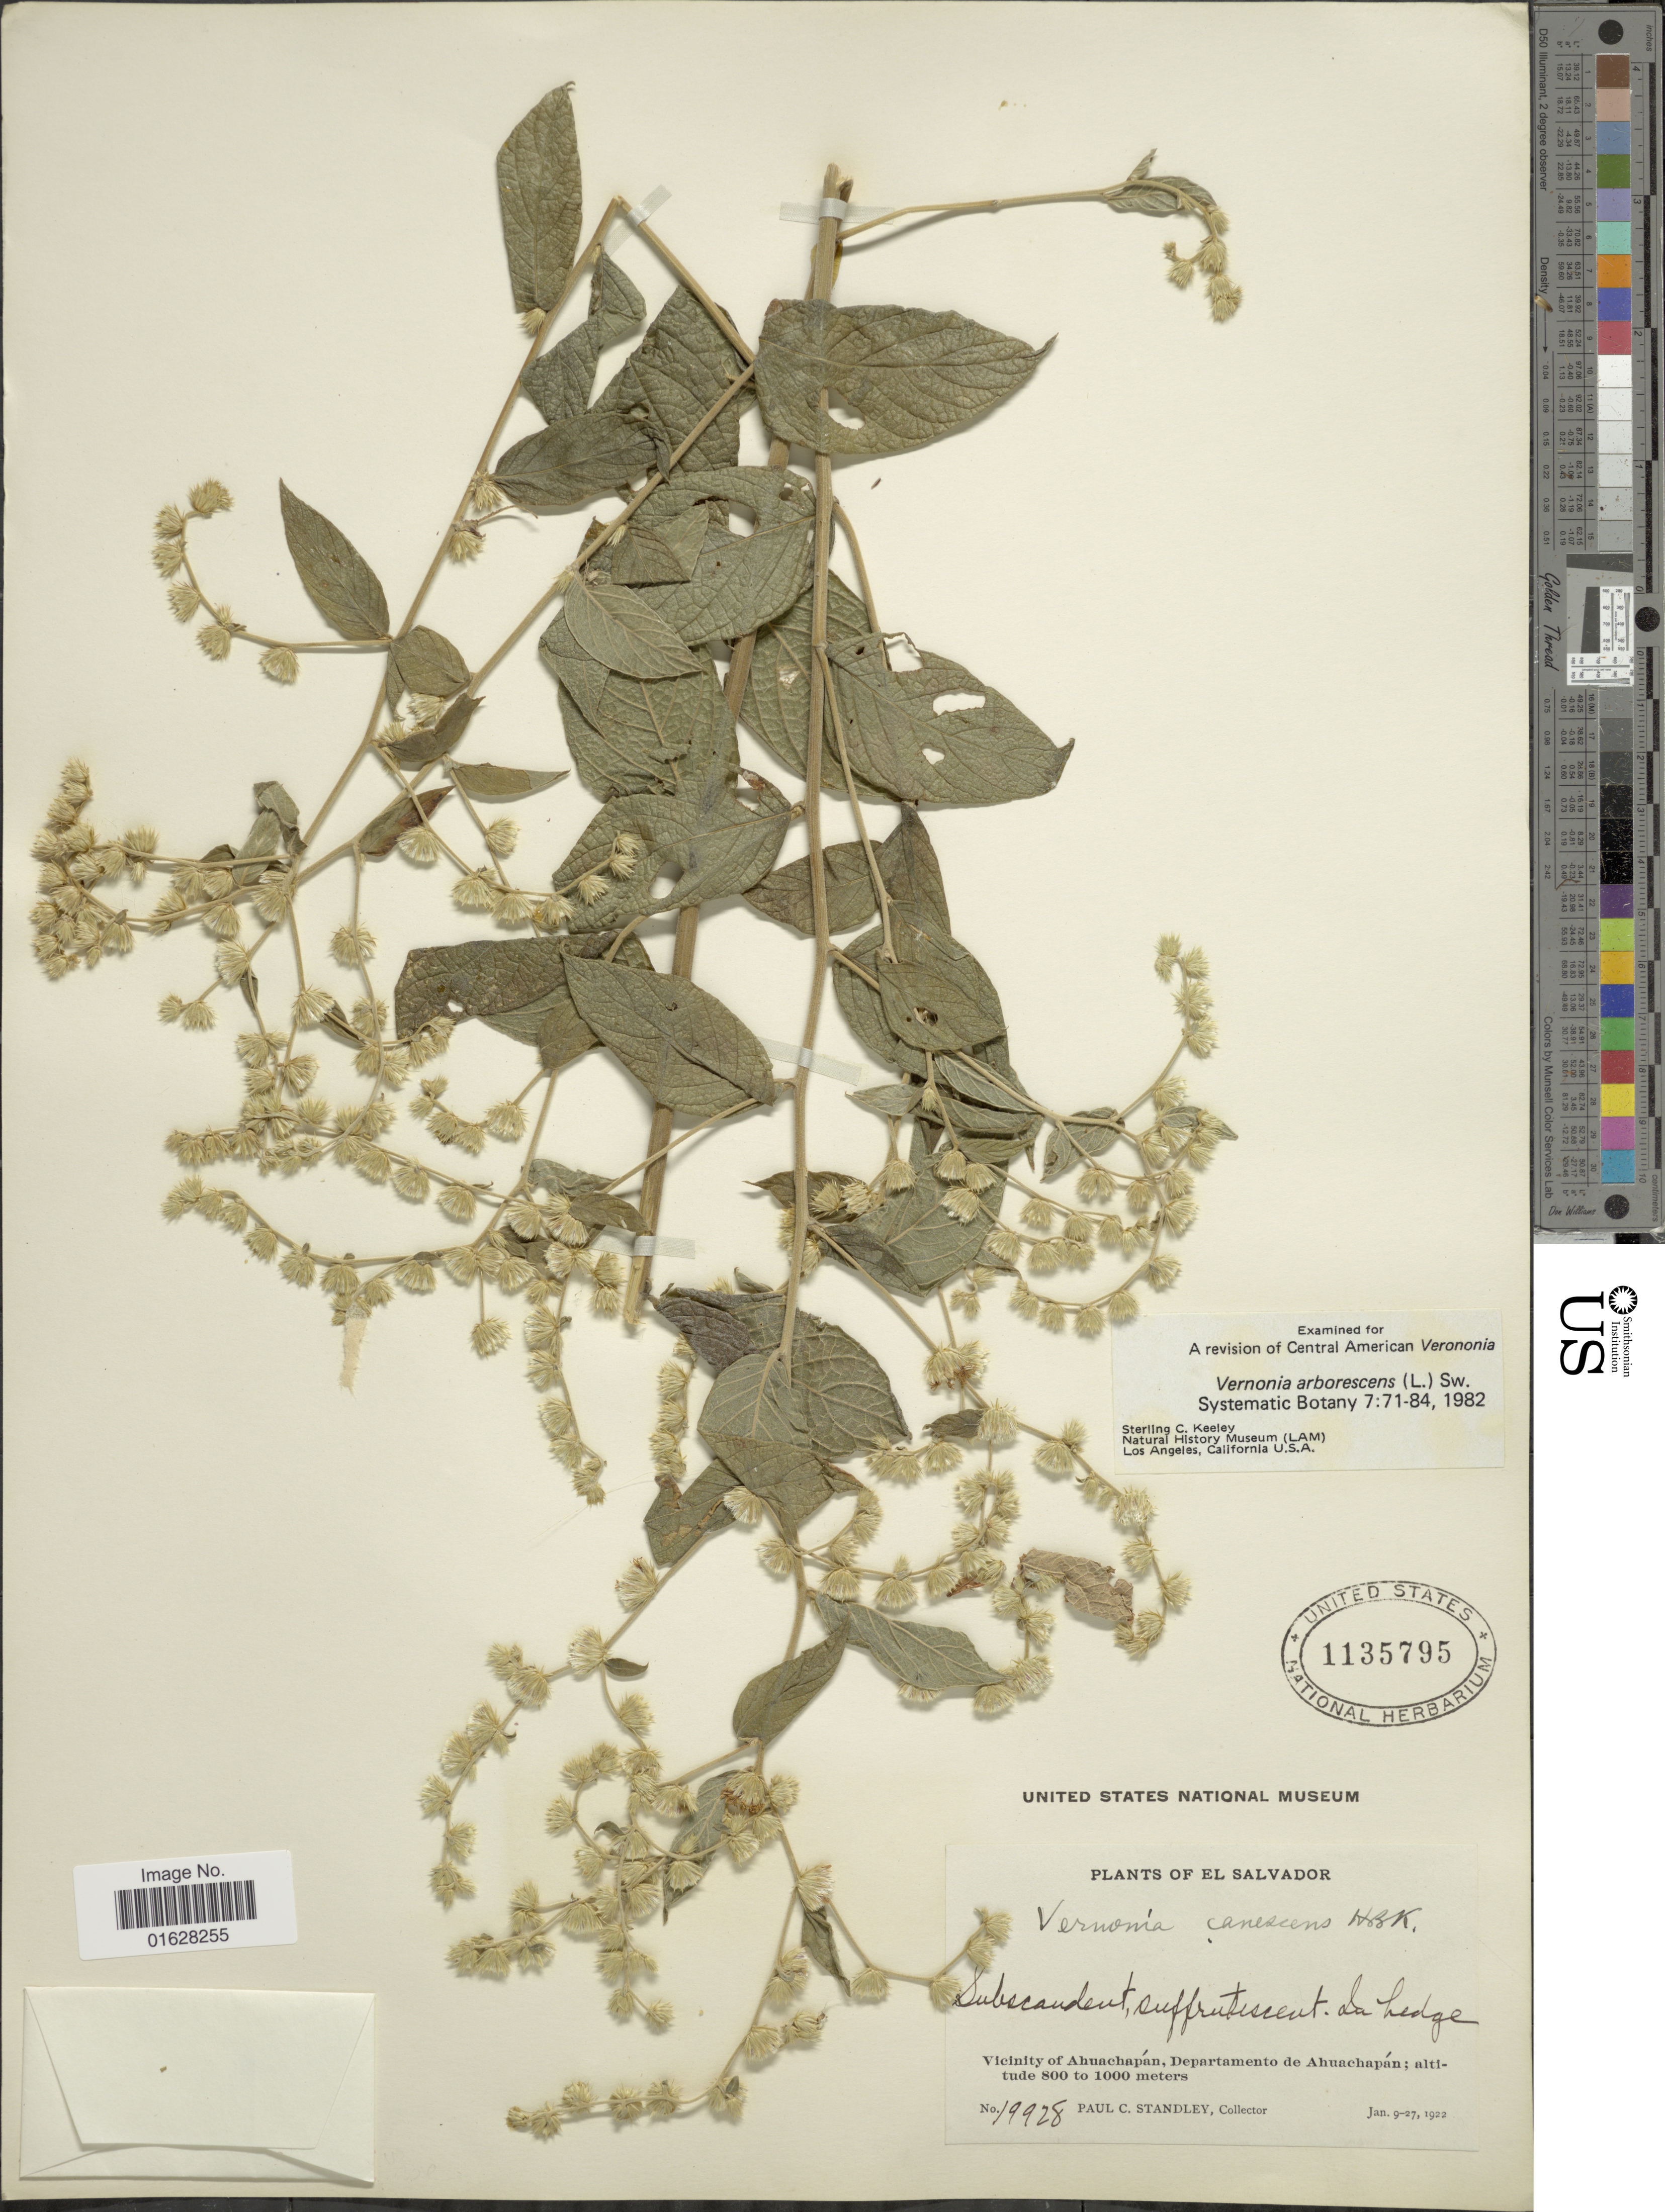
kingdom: Plantae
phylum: Tracheophyta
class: Magnoliopsida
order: Asterales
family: Asteraceae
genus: Lepidaploa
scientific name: Lepidaploa canescens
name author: (Kunth) H. Rob.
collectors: P. C. Standley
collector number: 19928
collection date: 1922-01-09/1922-01-27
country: El Salvador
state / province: Ahuachapan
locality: Vicinity of Ahuachapan, Departamento de Ahuachapan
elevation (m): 800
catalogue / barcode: US 1135795